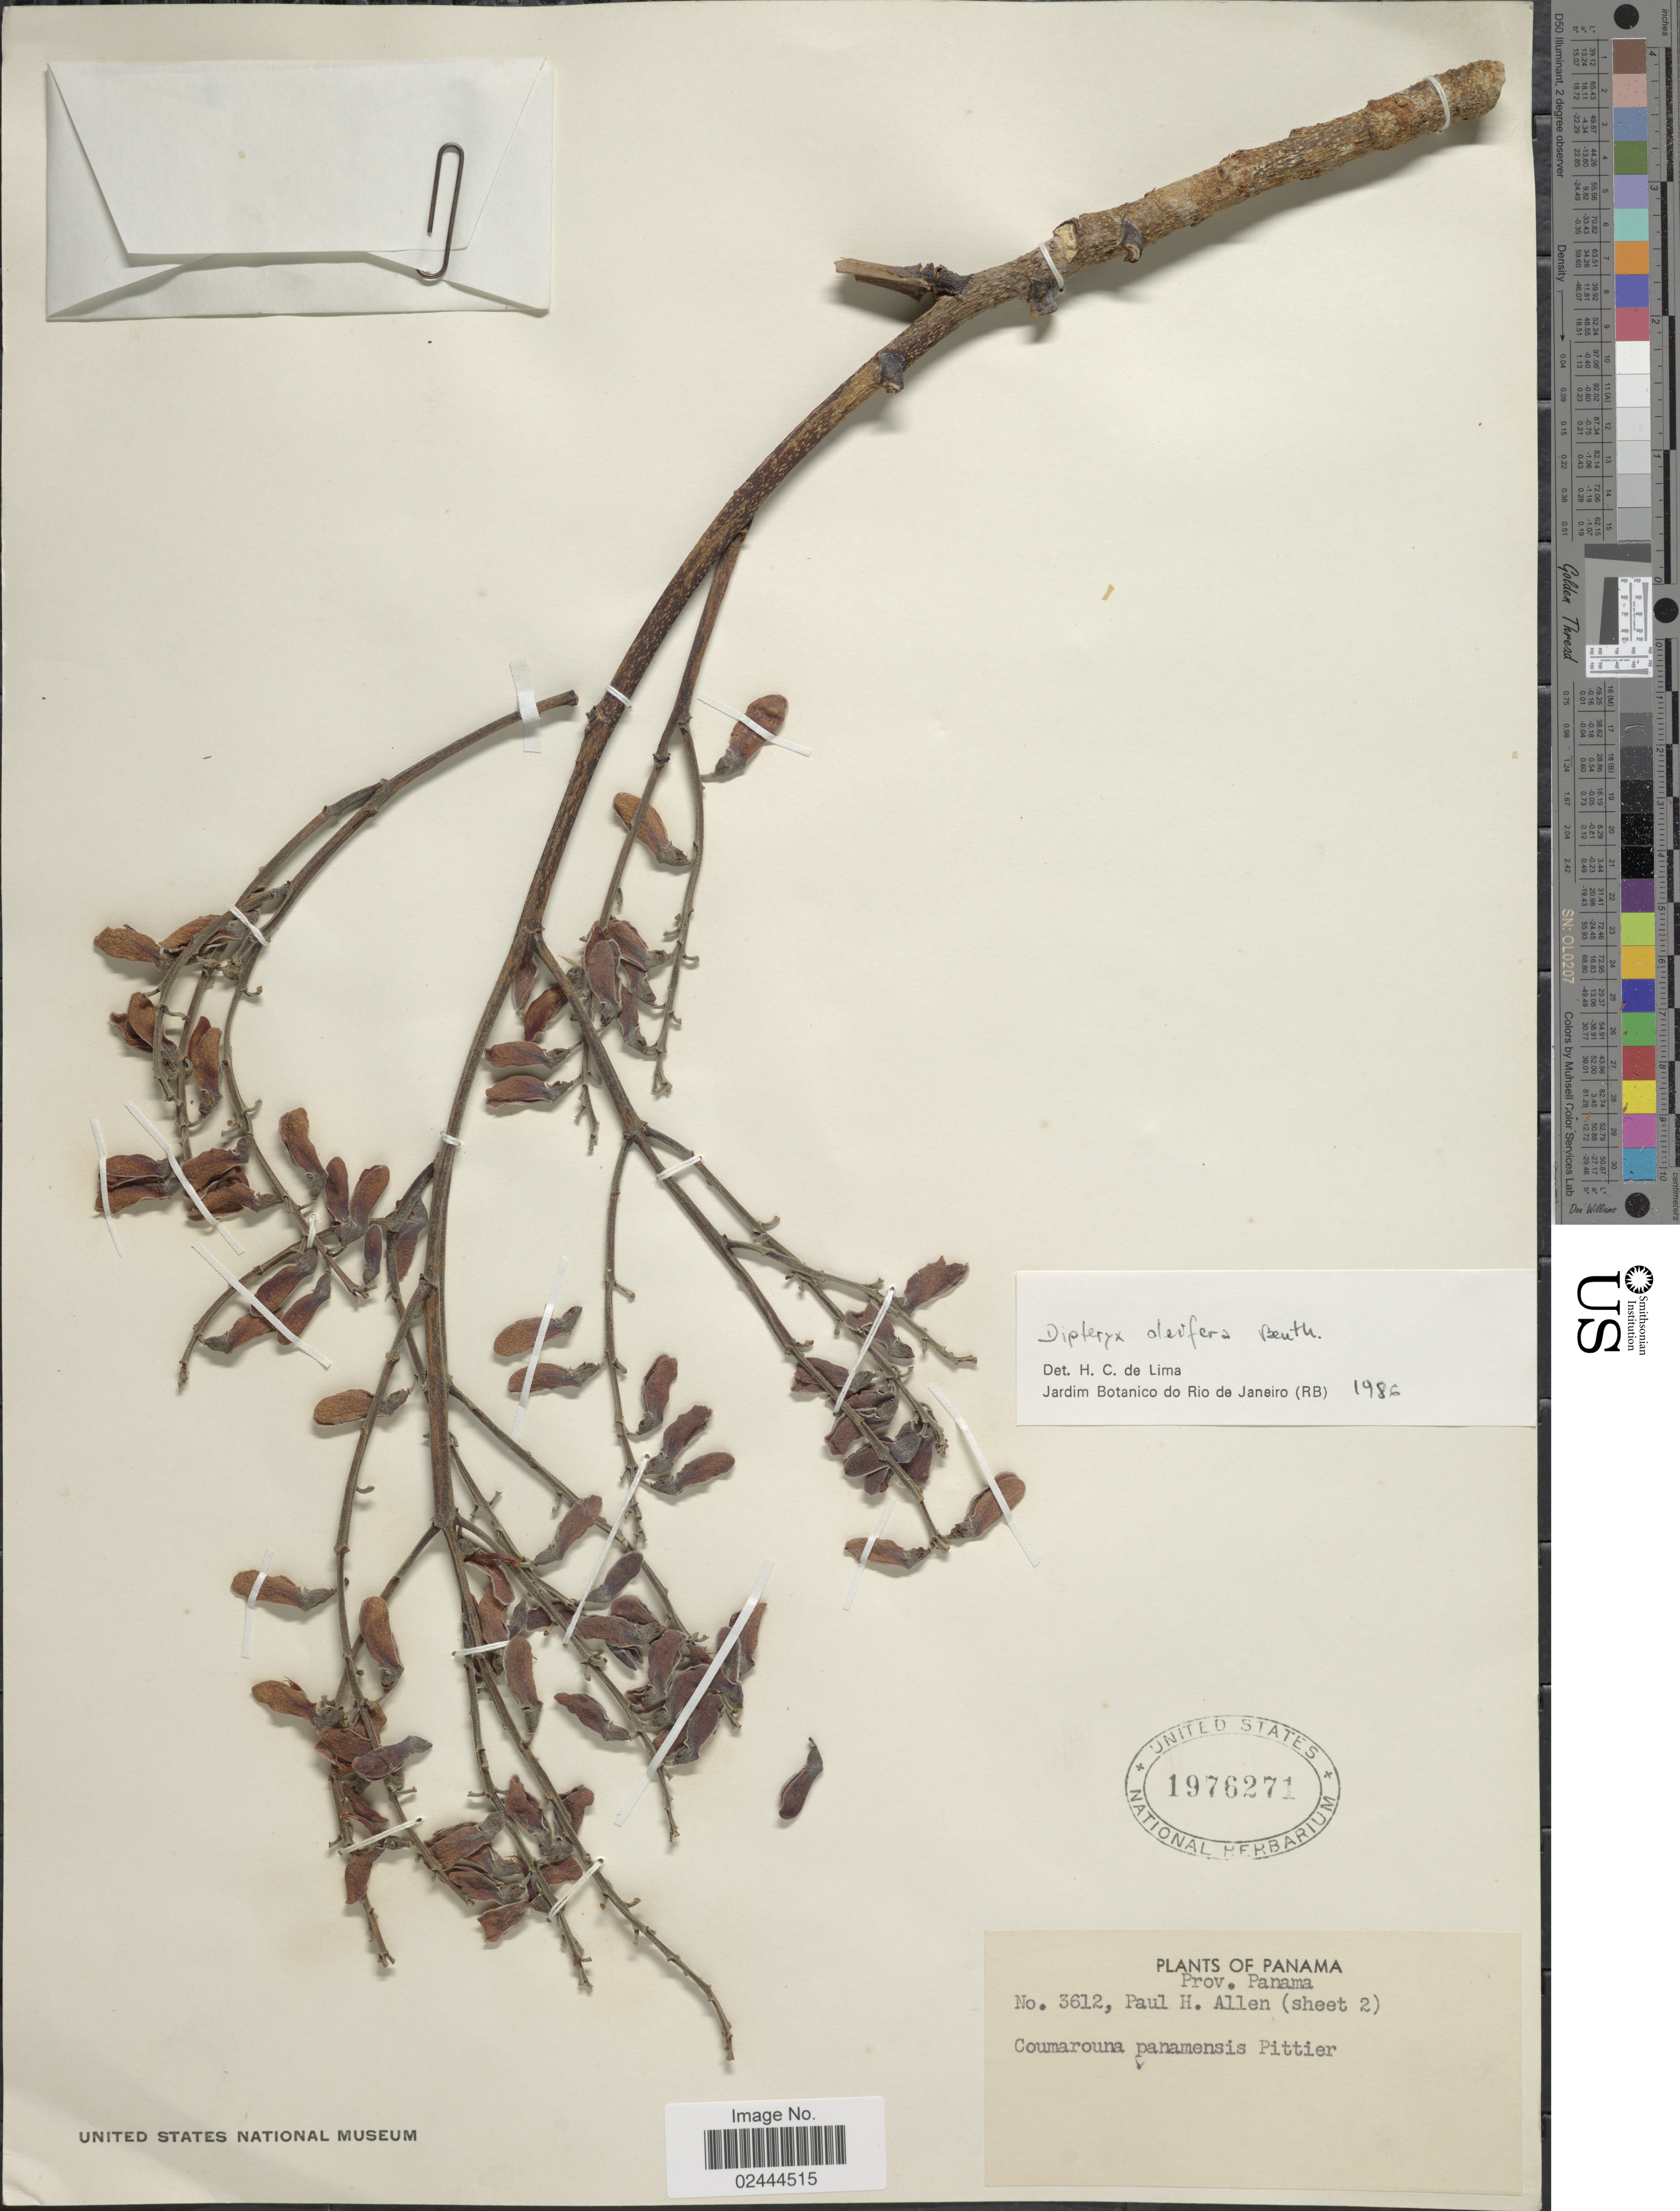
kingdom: Plantae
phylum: Tracheophyta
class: Magnoliopsida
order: Fabales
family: Fabaceae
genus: Dipteryx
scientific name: Dipteryx oleifera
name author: Benth.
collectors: P. H. Allen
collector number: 3612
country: Panama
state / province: Panamá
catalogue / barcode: US 1976271